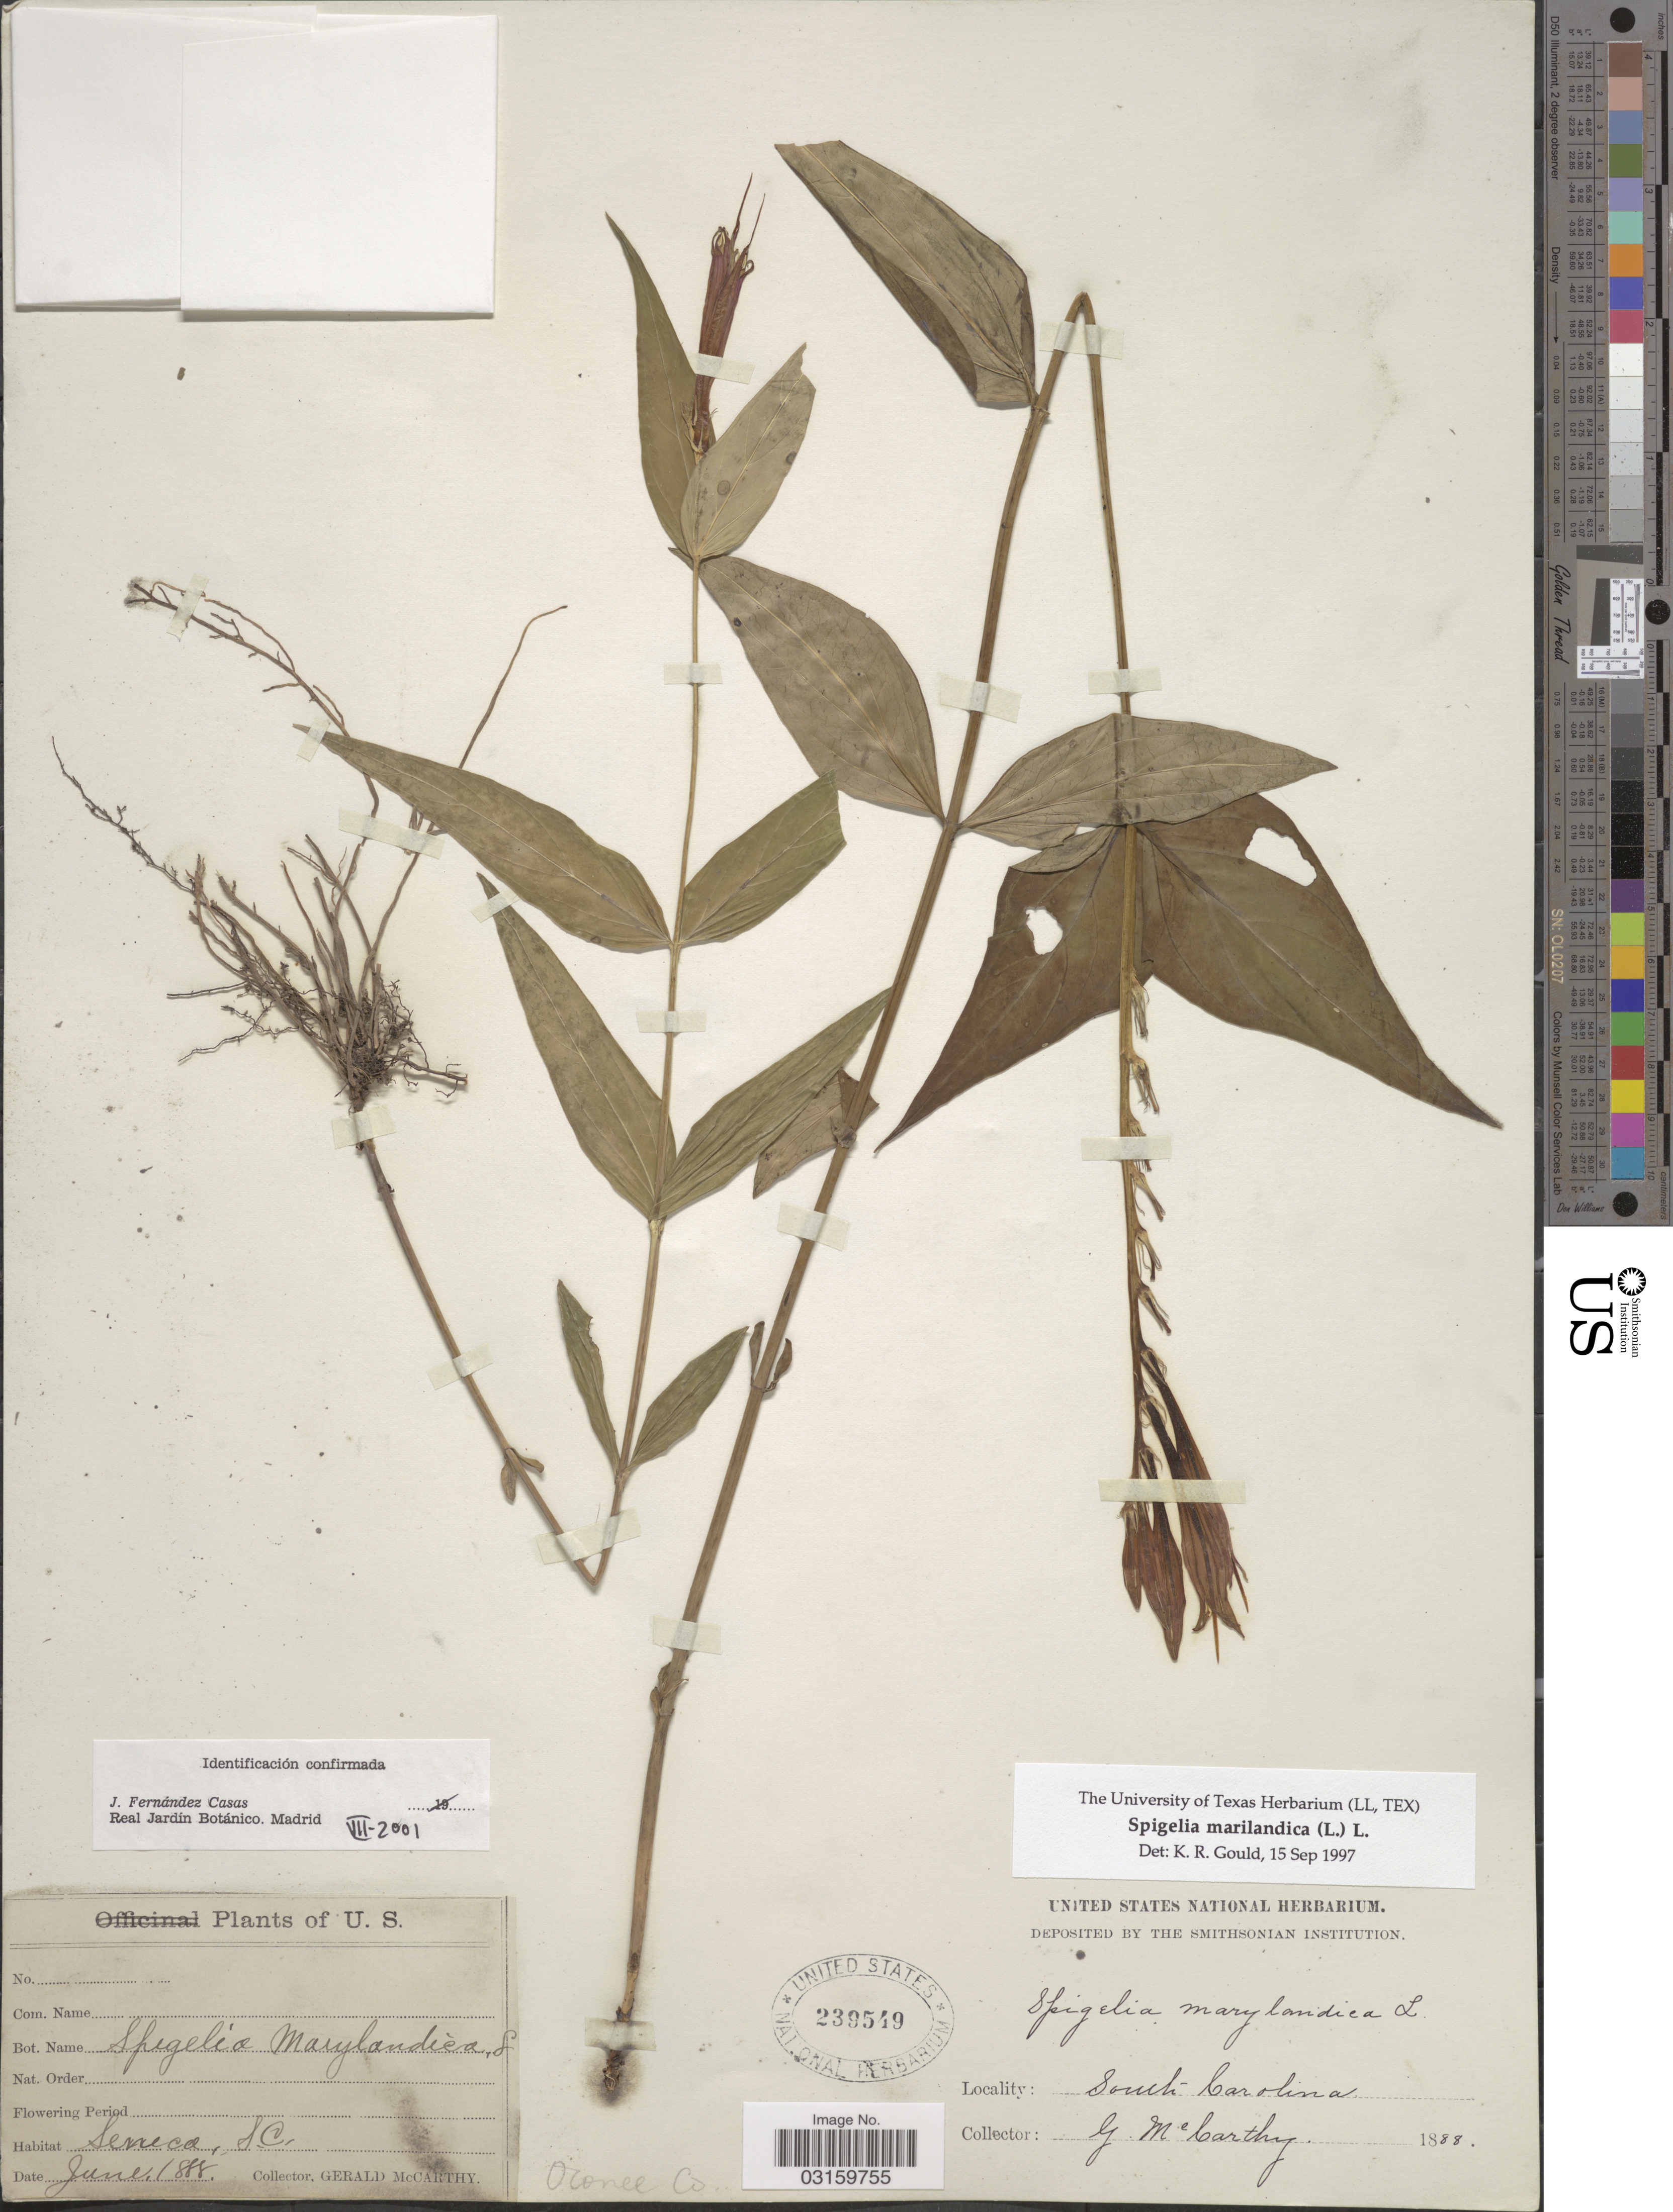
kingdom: Plantae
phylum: Tracheophyta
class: Magnoliopsida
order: Gentianales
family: Loganiaceae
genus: Spigelia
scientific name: Spigelia marilandica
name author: (L.) L.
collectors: G. M. McCarthy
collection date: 1888-06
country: United States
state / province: South Carolina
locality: Seneca.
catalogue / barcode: US 239549